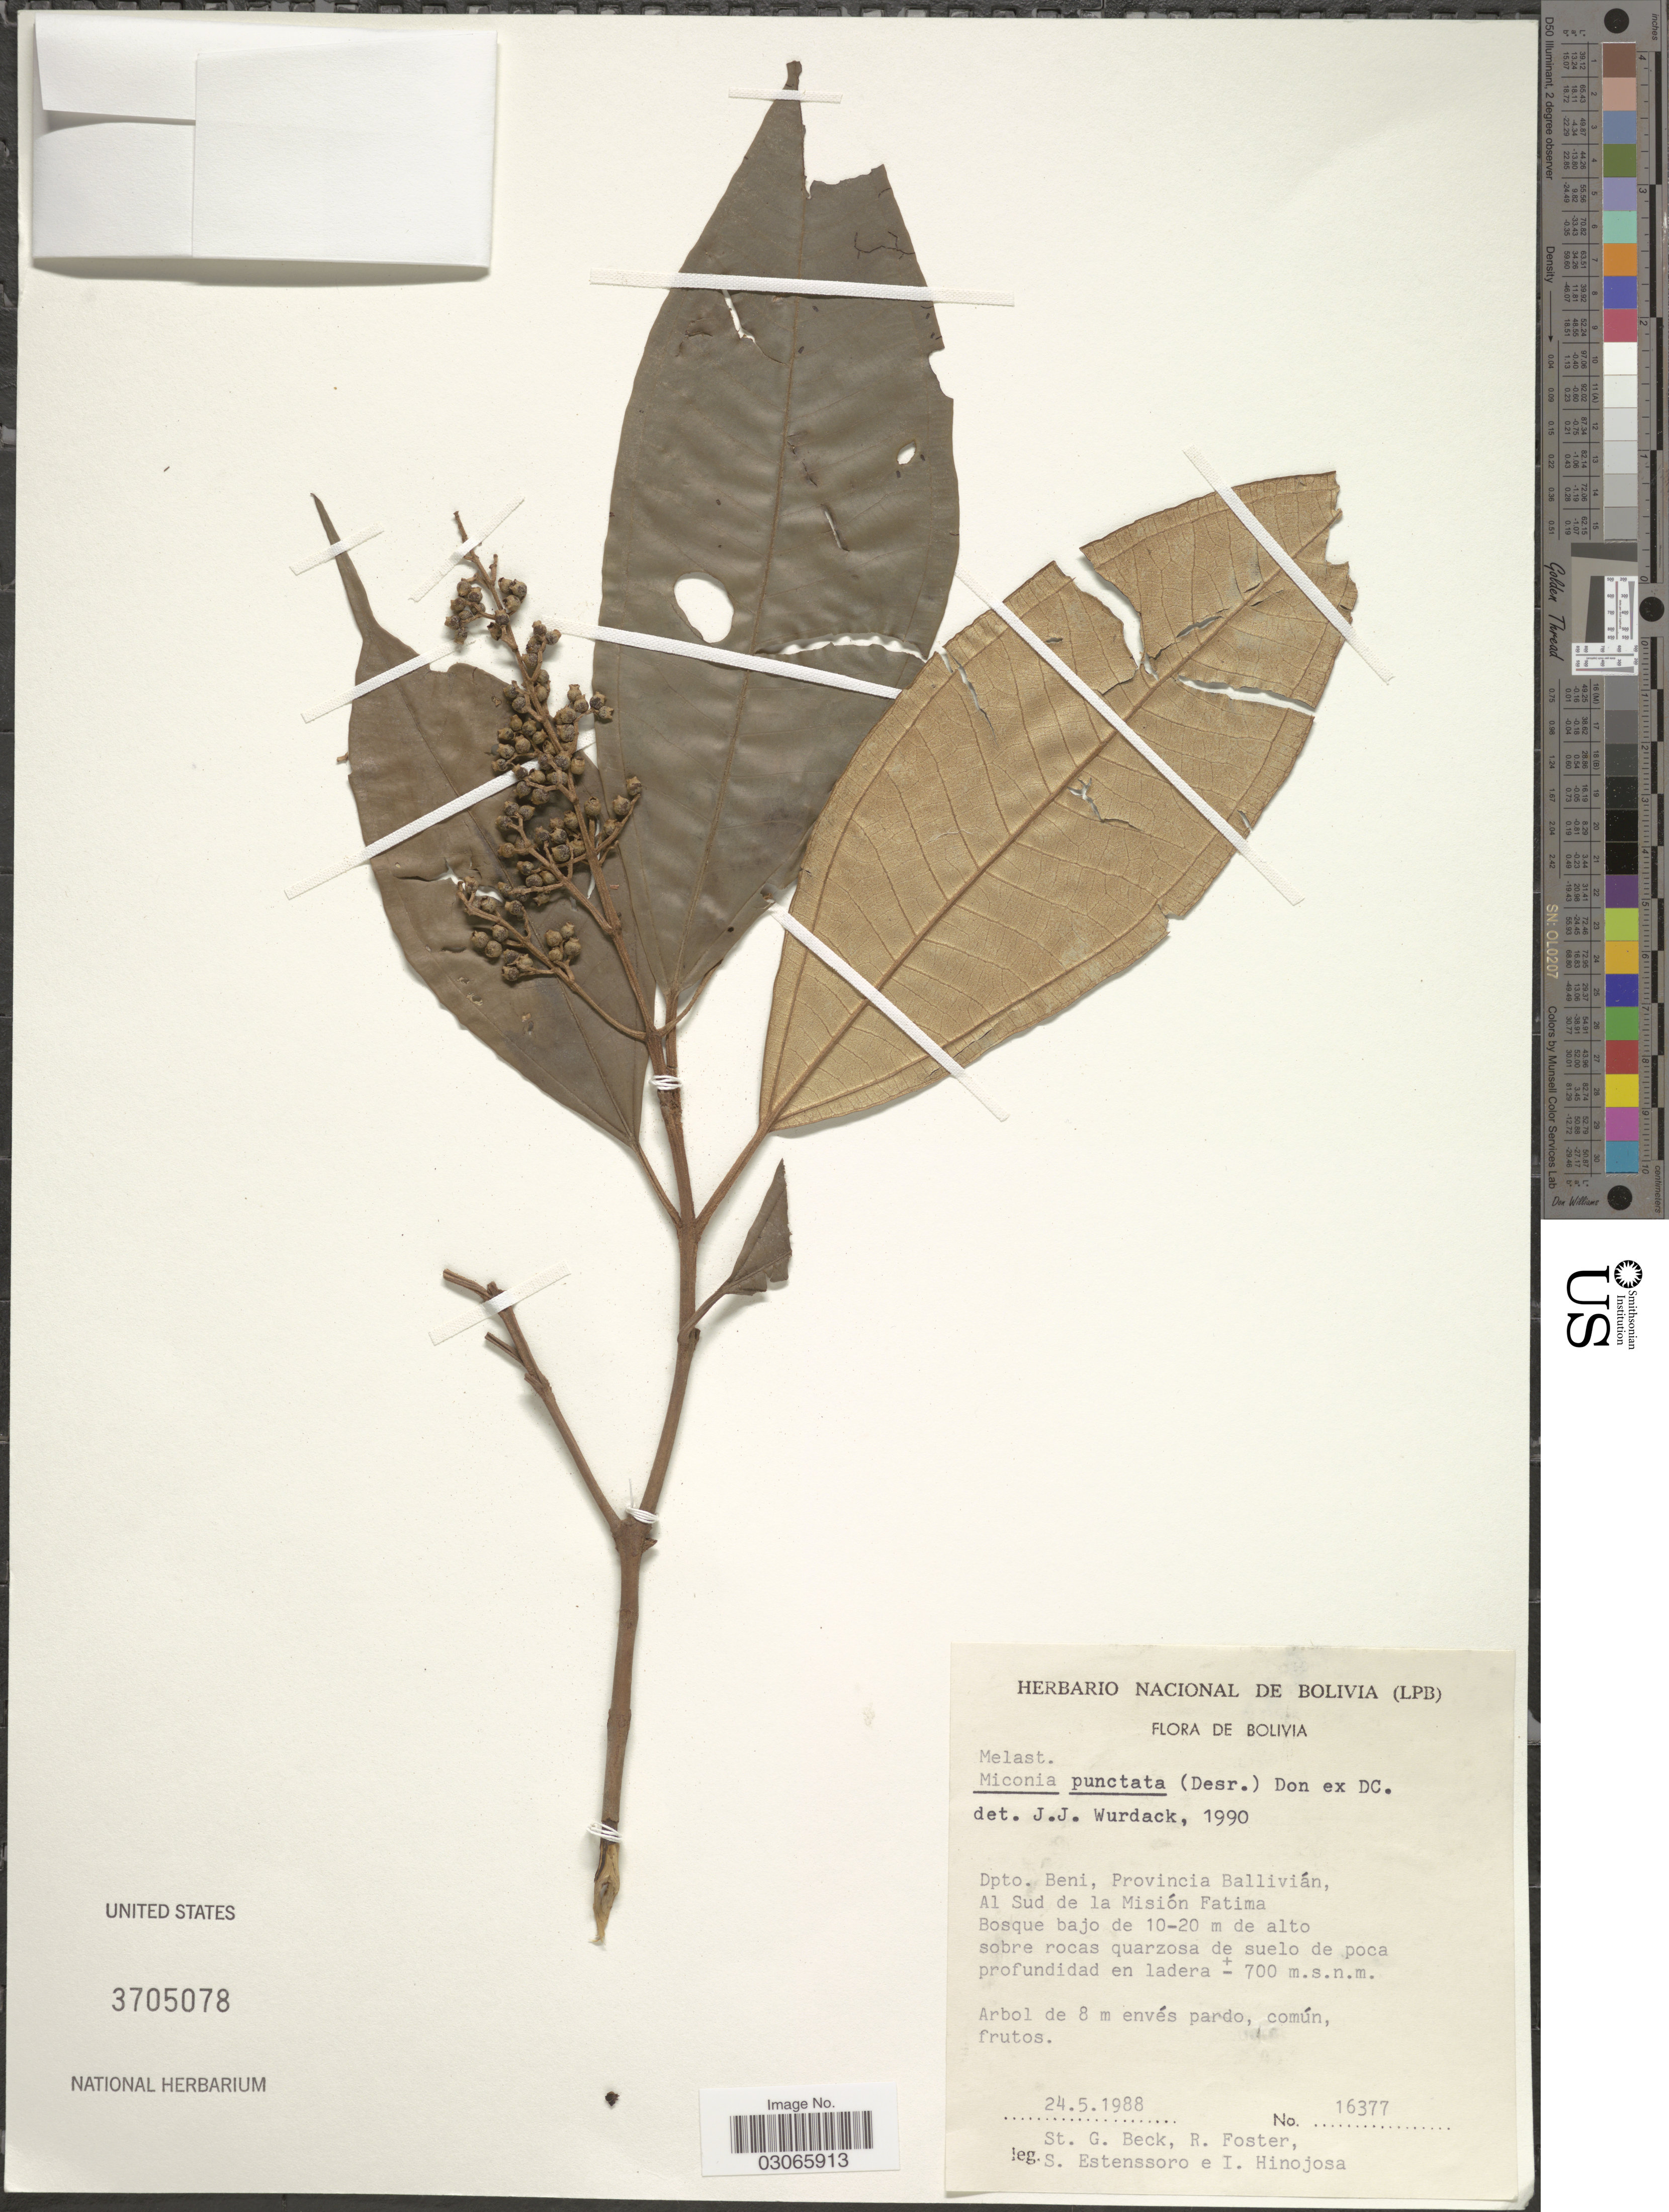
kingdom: Plantae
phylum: Tracheophyta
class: Magnoliopsida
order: Myrtales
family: Melastomataceae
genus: Miconia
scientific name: Miconia punctata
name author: (Desr.) D. Don ex DC.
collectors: S. G. Beck, R. Foster, S. Estenssoro & I. Hinojosa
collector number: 16377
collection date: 1988-05-24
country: Bolivia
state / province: Beni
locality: Dpto. Beni, Provincia Ballivián, Al Sud de la Misión Fatima.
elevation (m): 700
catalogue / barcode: US 3705078